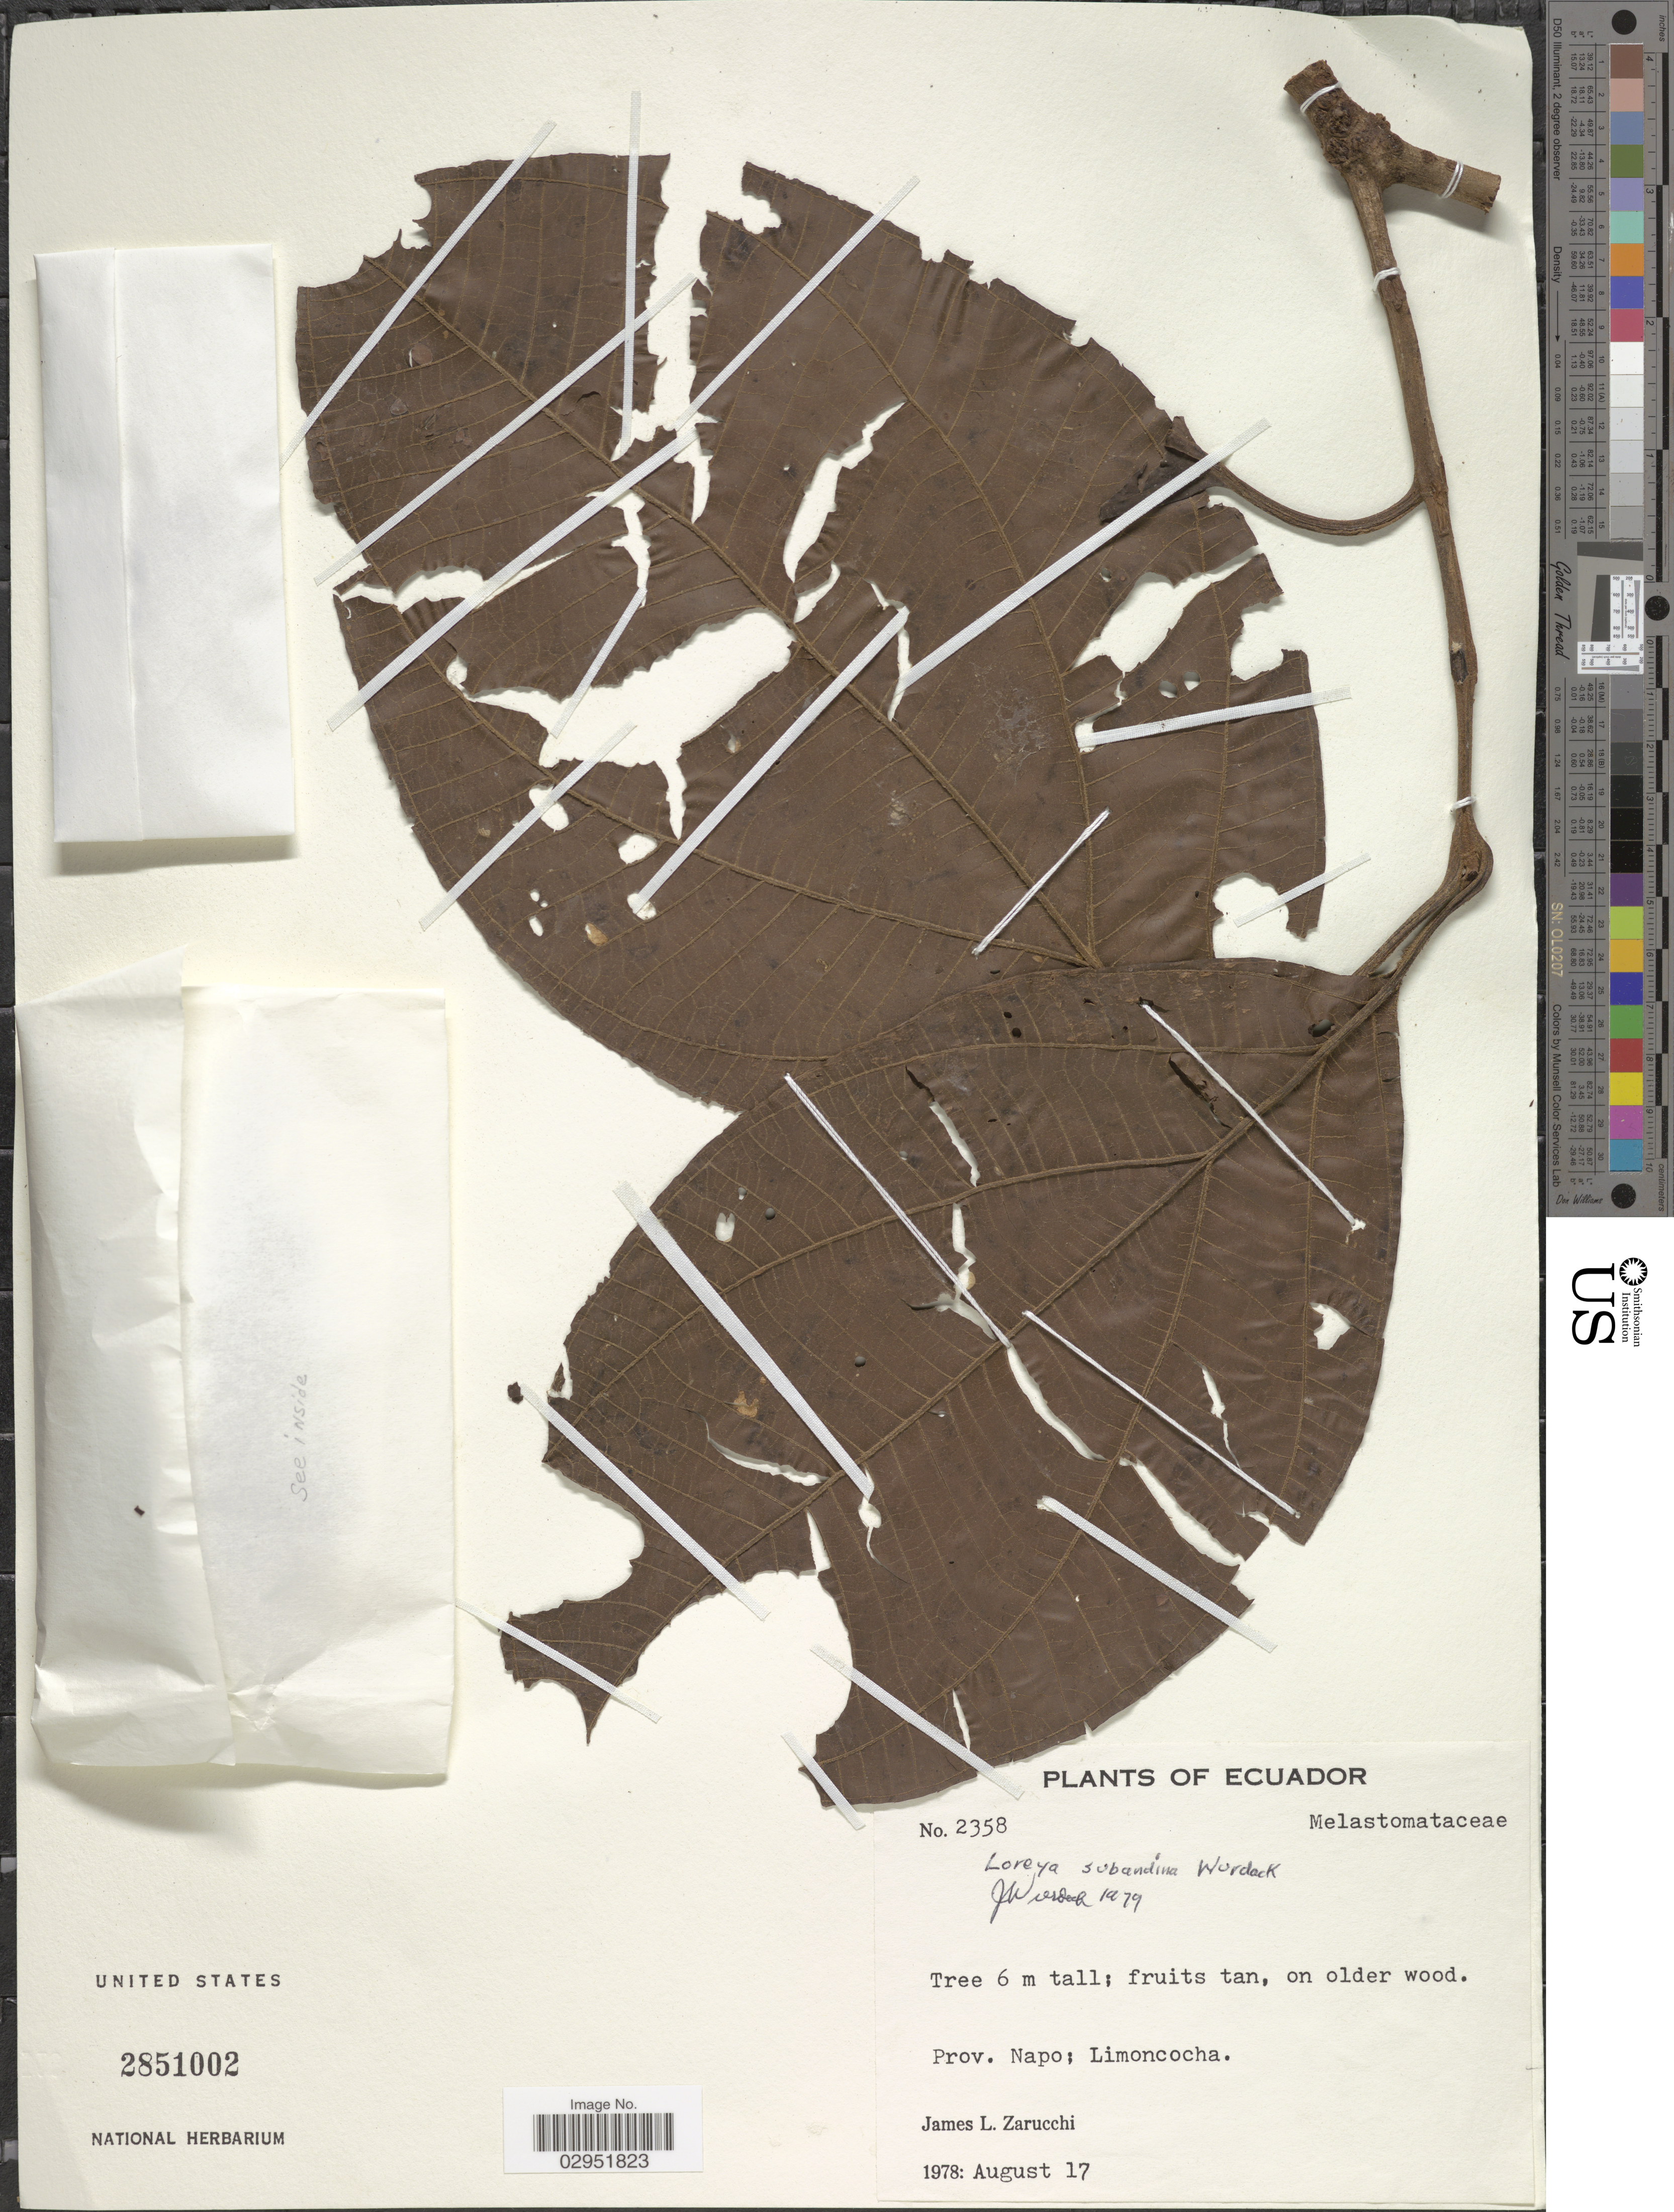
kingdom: Plantae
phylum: Tracheophyta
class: Magnoliopsida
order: Myrtales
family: Melastomataceae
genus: Bellucia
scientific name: Bellucia subandina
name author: (Wurdack) Penneys et al.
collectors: J. L. Zarucchi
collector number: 2358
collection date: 1978-08-17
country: Ecuador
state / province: Napo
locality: Prov. Napo: Limoncocha.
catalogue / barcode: US 2851002